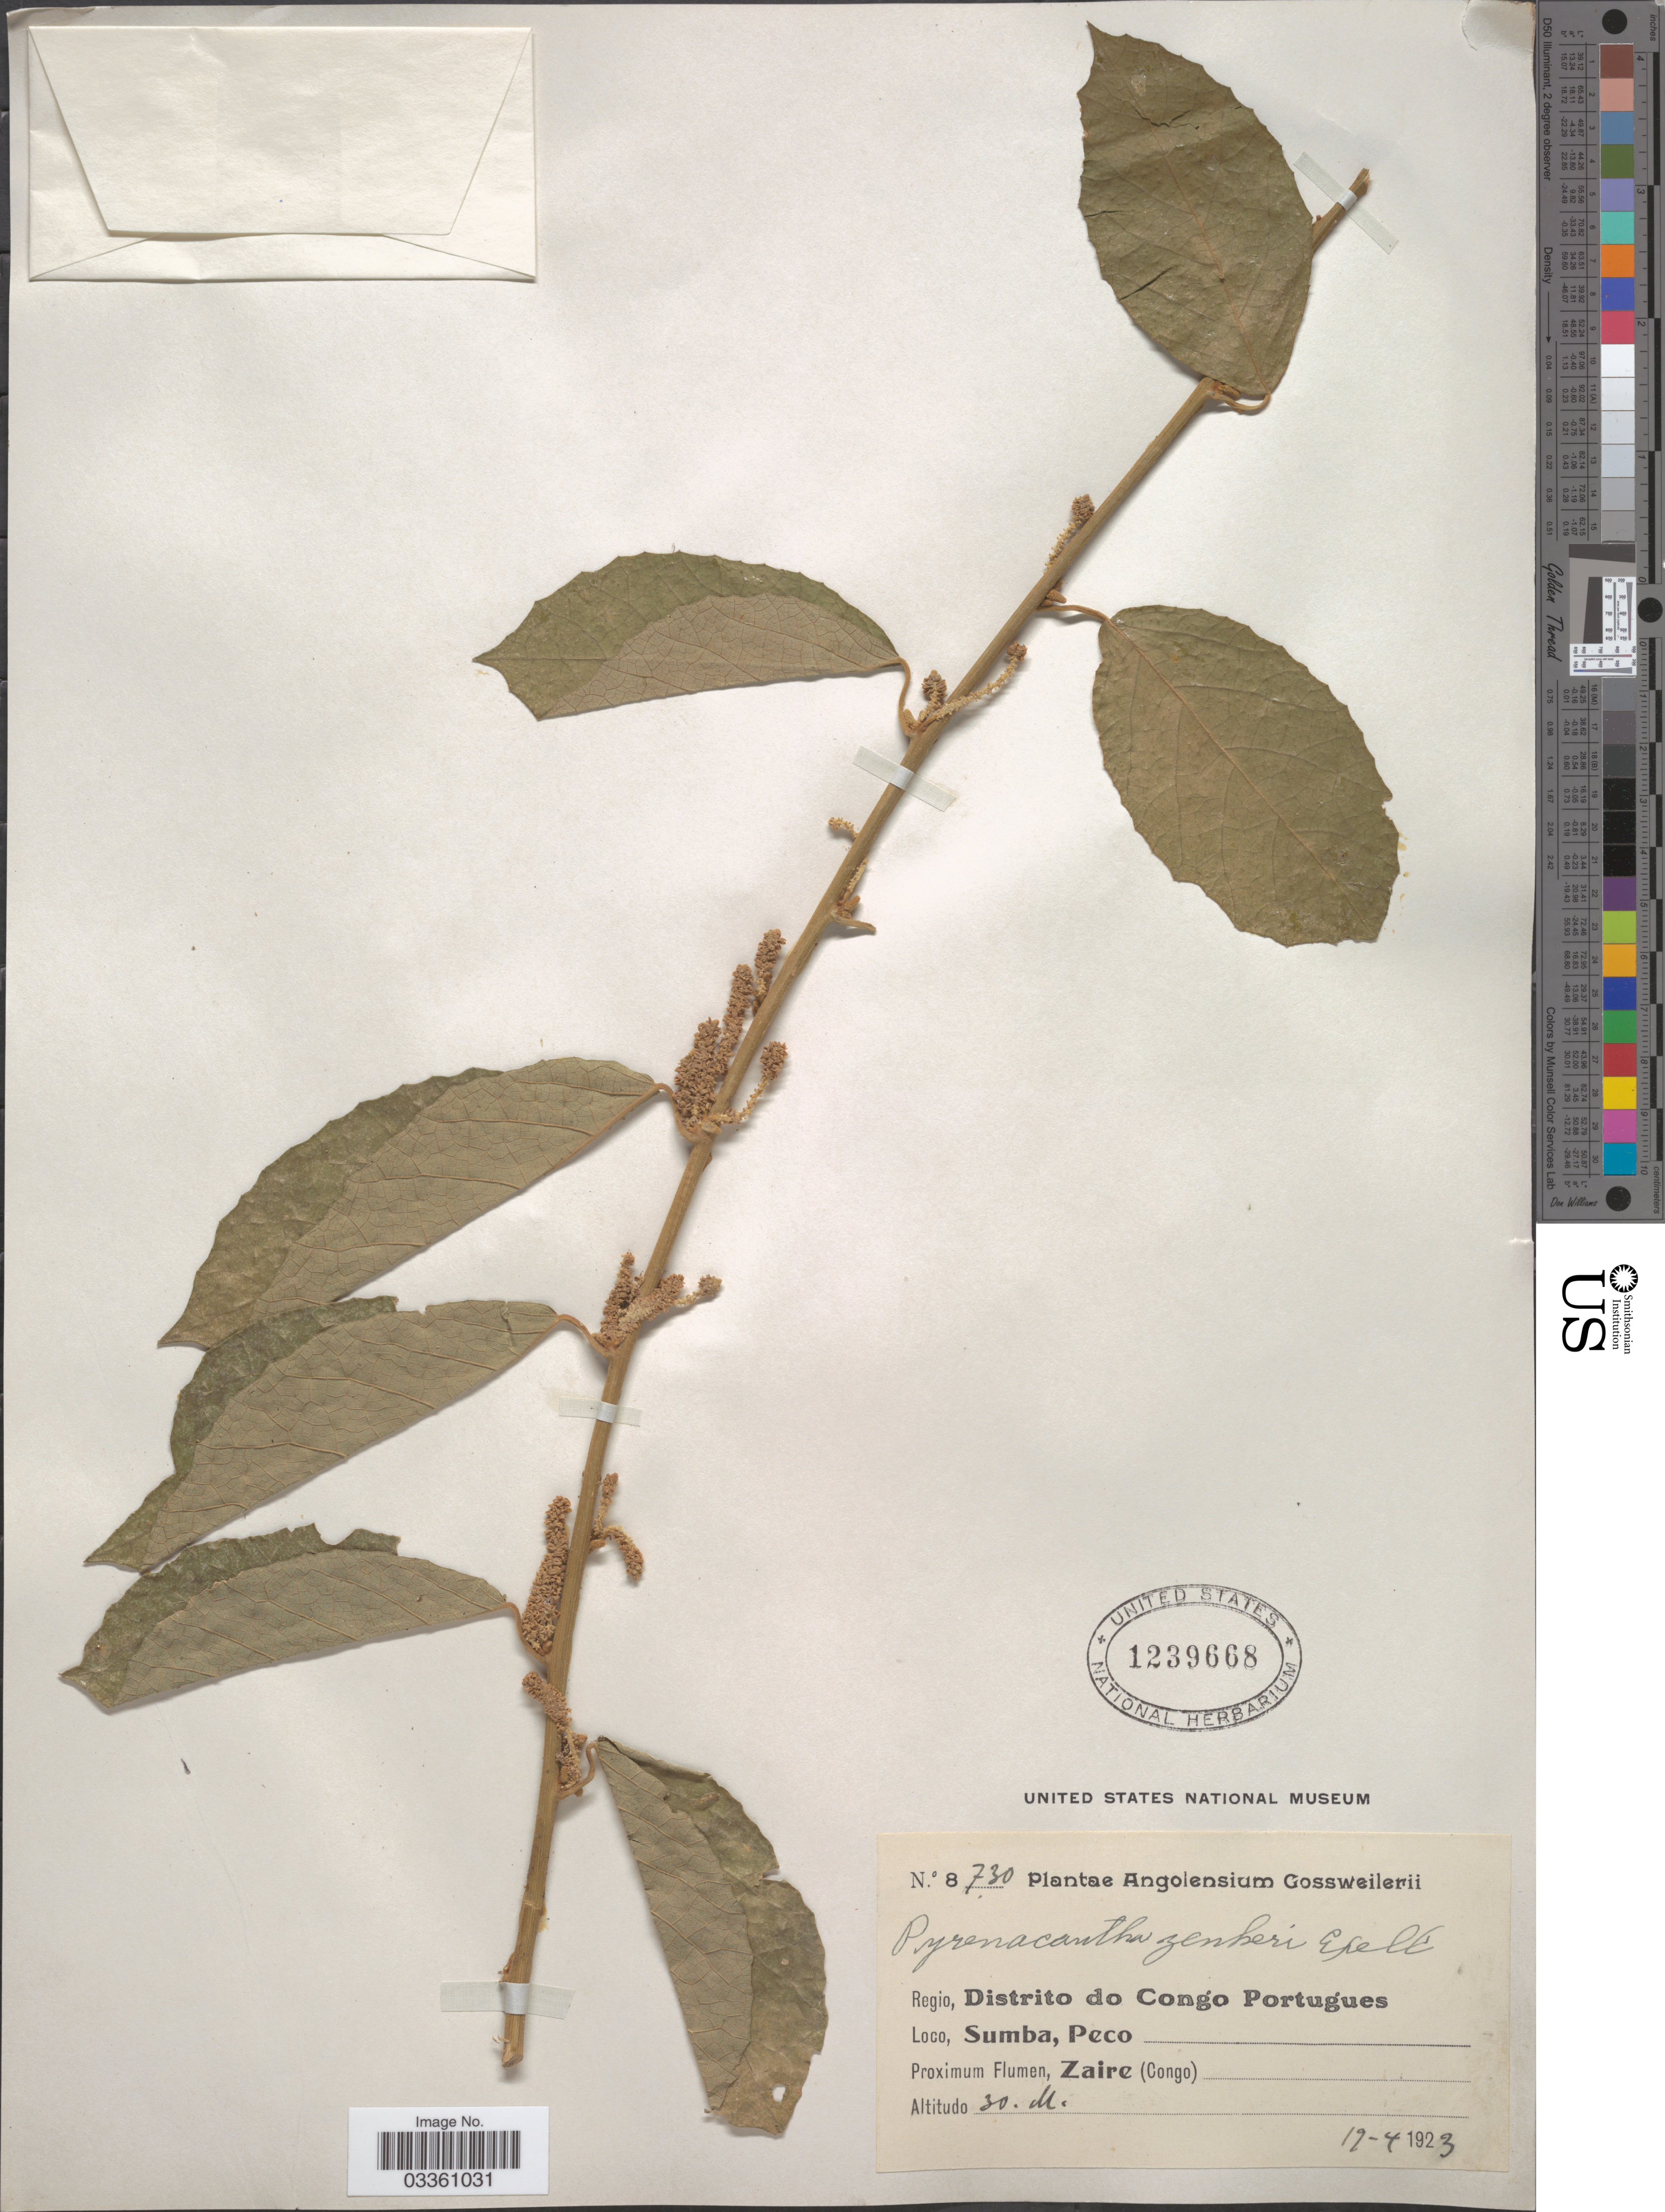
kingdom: Plantae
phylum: Tracheophyta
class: Magnoliopsida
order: Icacinales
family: Icacinaceae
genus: Pyrenacantha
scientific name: Pyrenacantha staudtii var. staudtii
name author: (Engl.) Engl.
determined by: Strong, Mark T., (BOT), Smithsonian Institution - National Museum of Natural History (UNITED STATES)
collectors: -. Gossweiler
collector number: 8730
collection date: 1923-04-19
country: Angola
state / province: Zaire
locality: Regio, Distrito do Congo Portugues. Sumba, Peco. Proximum Flumen, Zaire (Congo).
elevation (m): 30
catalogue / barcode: US 1239668